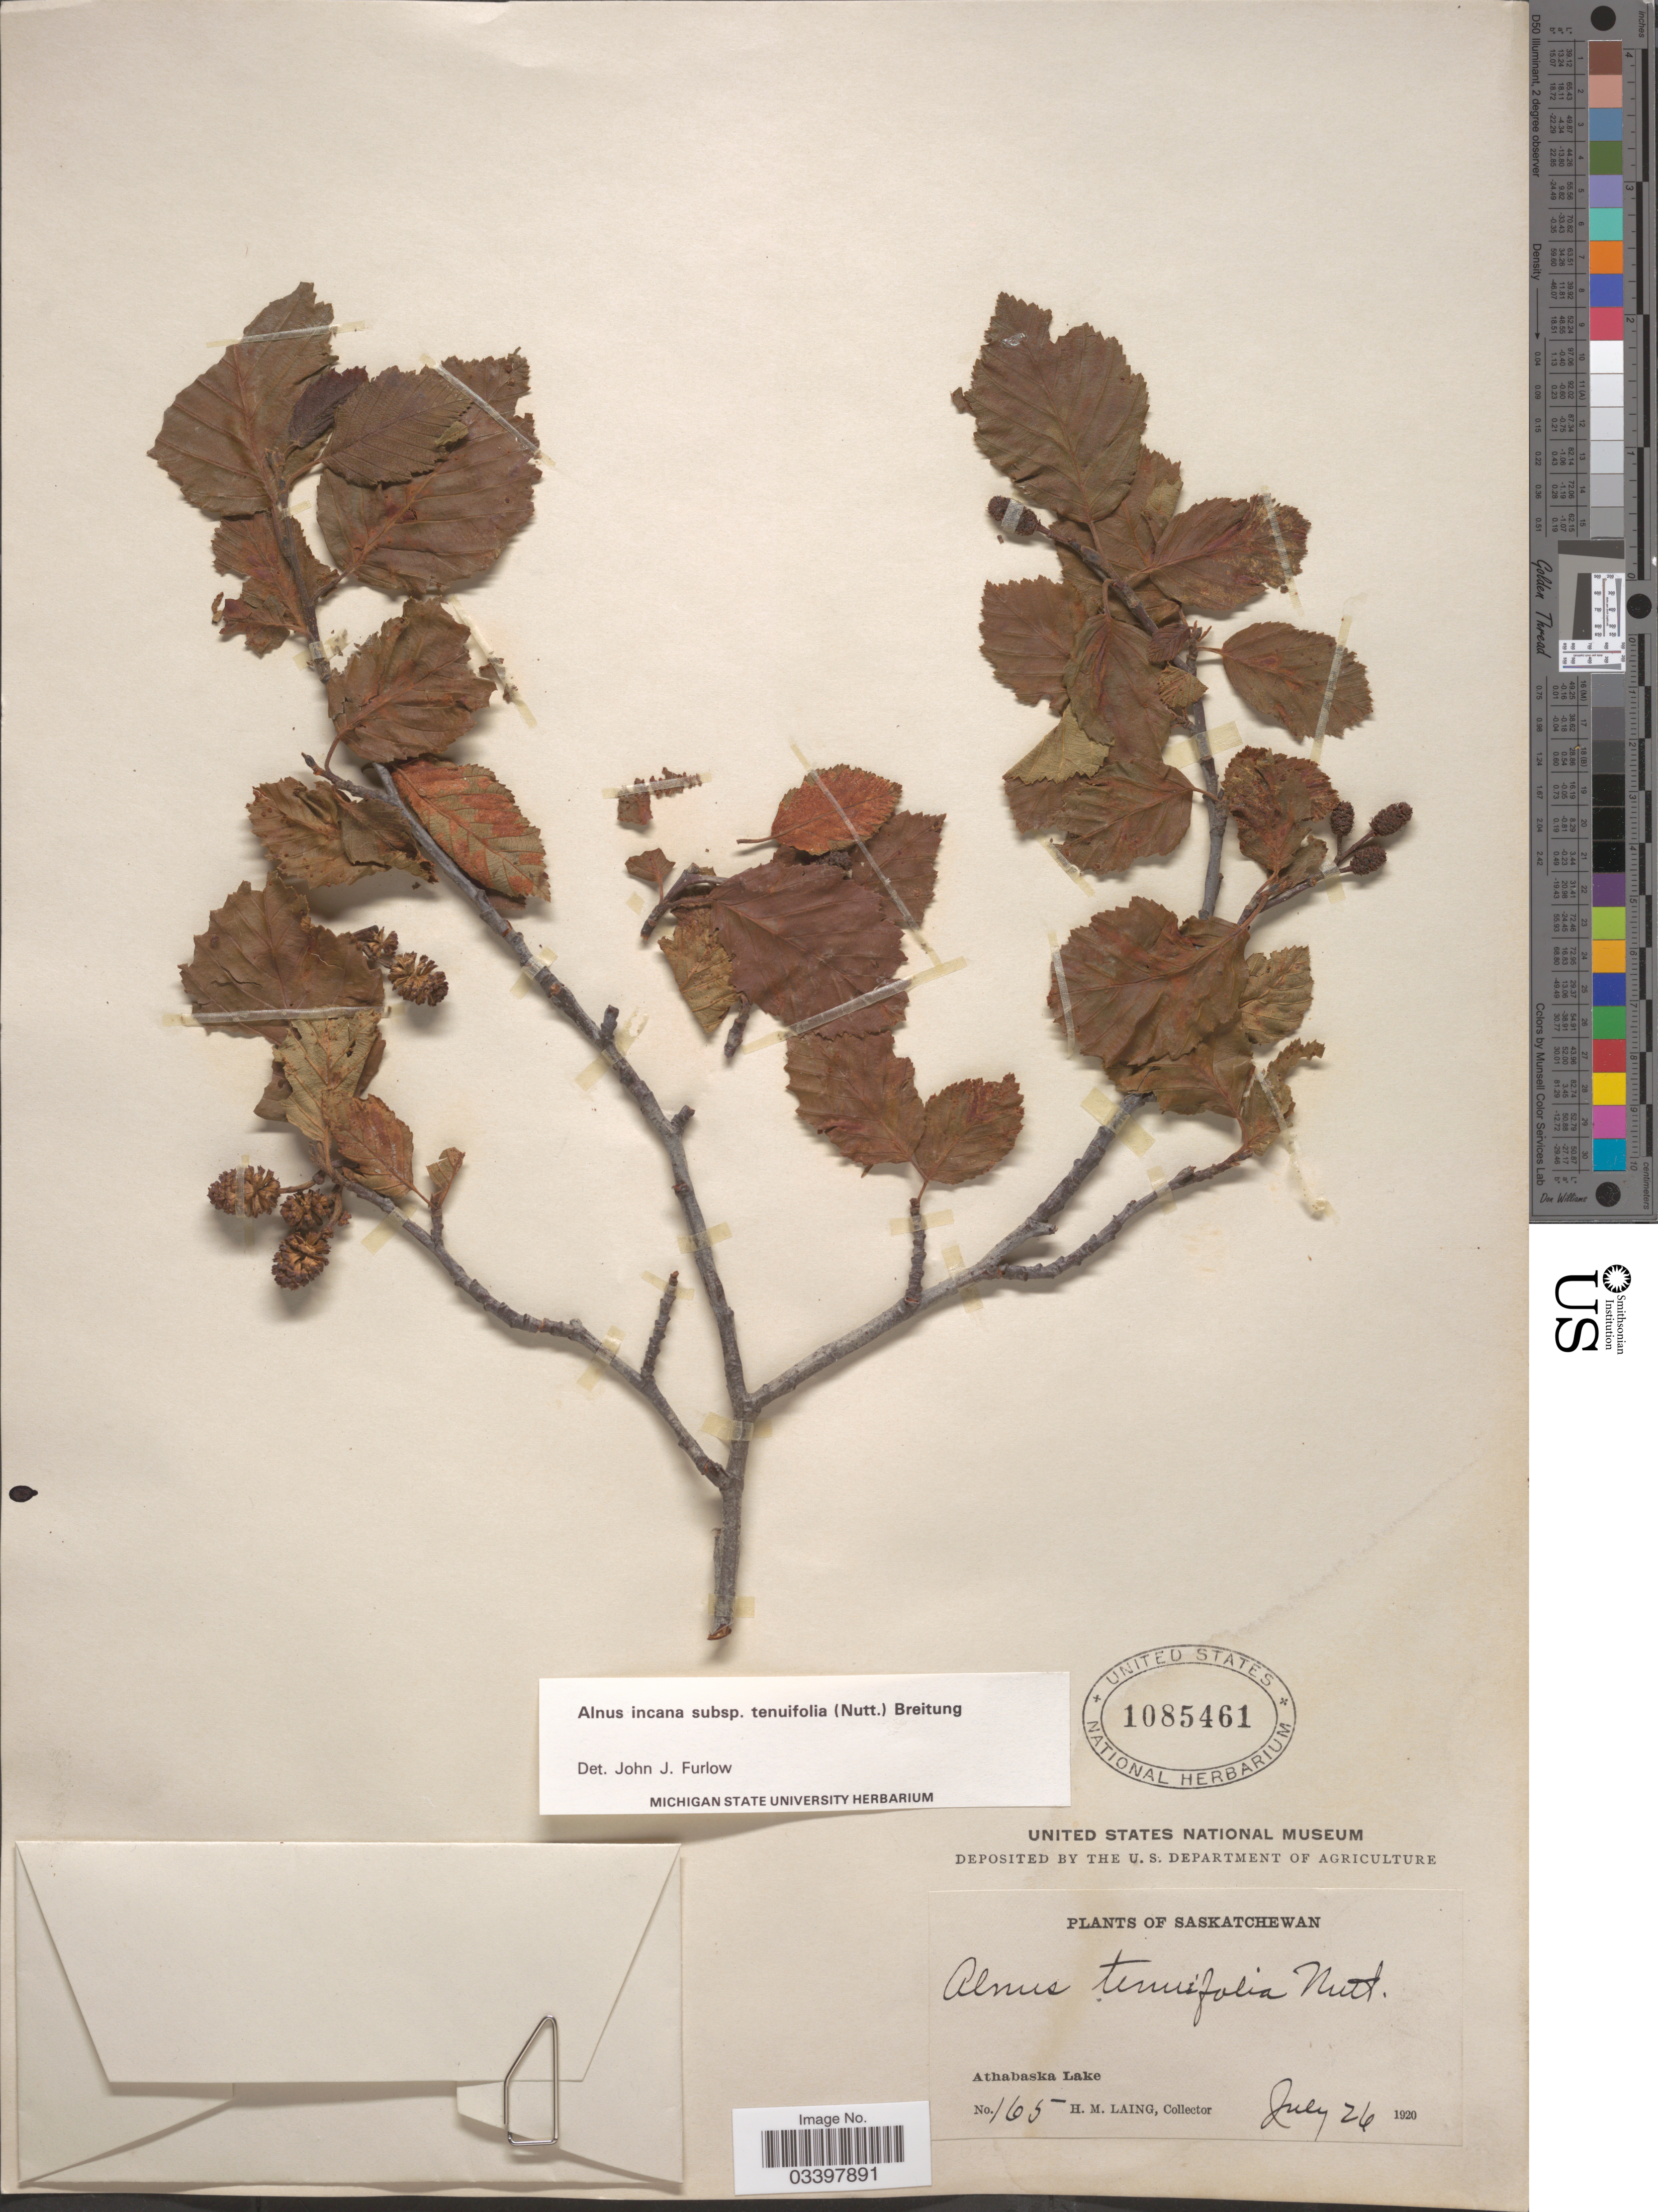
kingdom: Plantae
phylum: Tracheophyta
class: Magnoliopsida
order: Fagales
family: Betulaceae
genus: Alnus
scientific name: Alnus incana subsp. tenuifolia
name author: (Nutt.) Breitung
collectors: H. Laing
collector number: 165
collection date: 1920-07-26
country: Canada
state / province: Saskatchewan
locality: Athabaska Lake.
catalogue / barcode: US 1085461